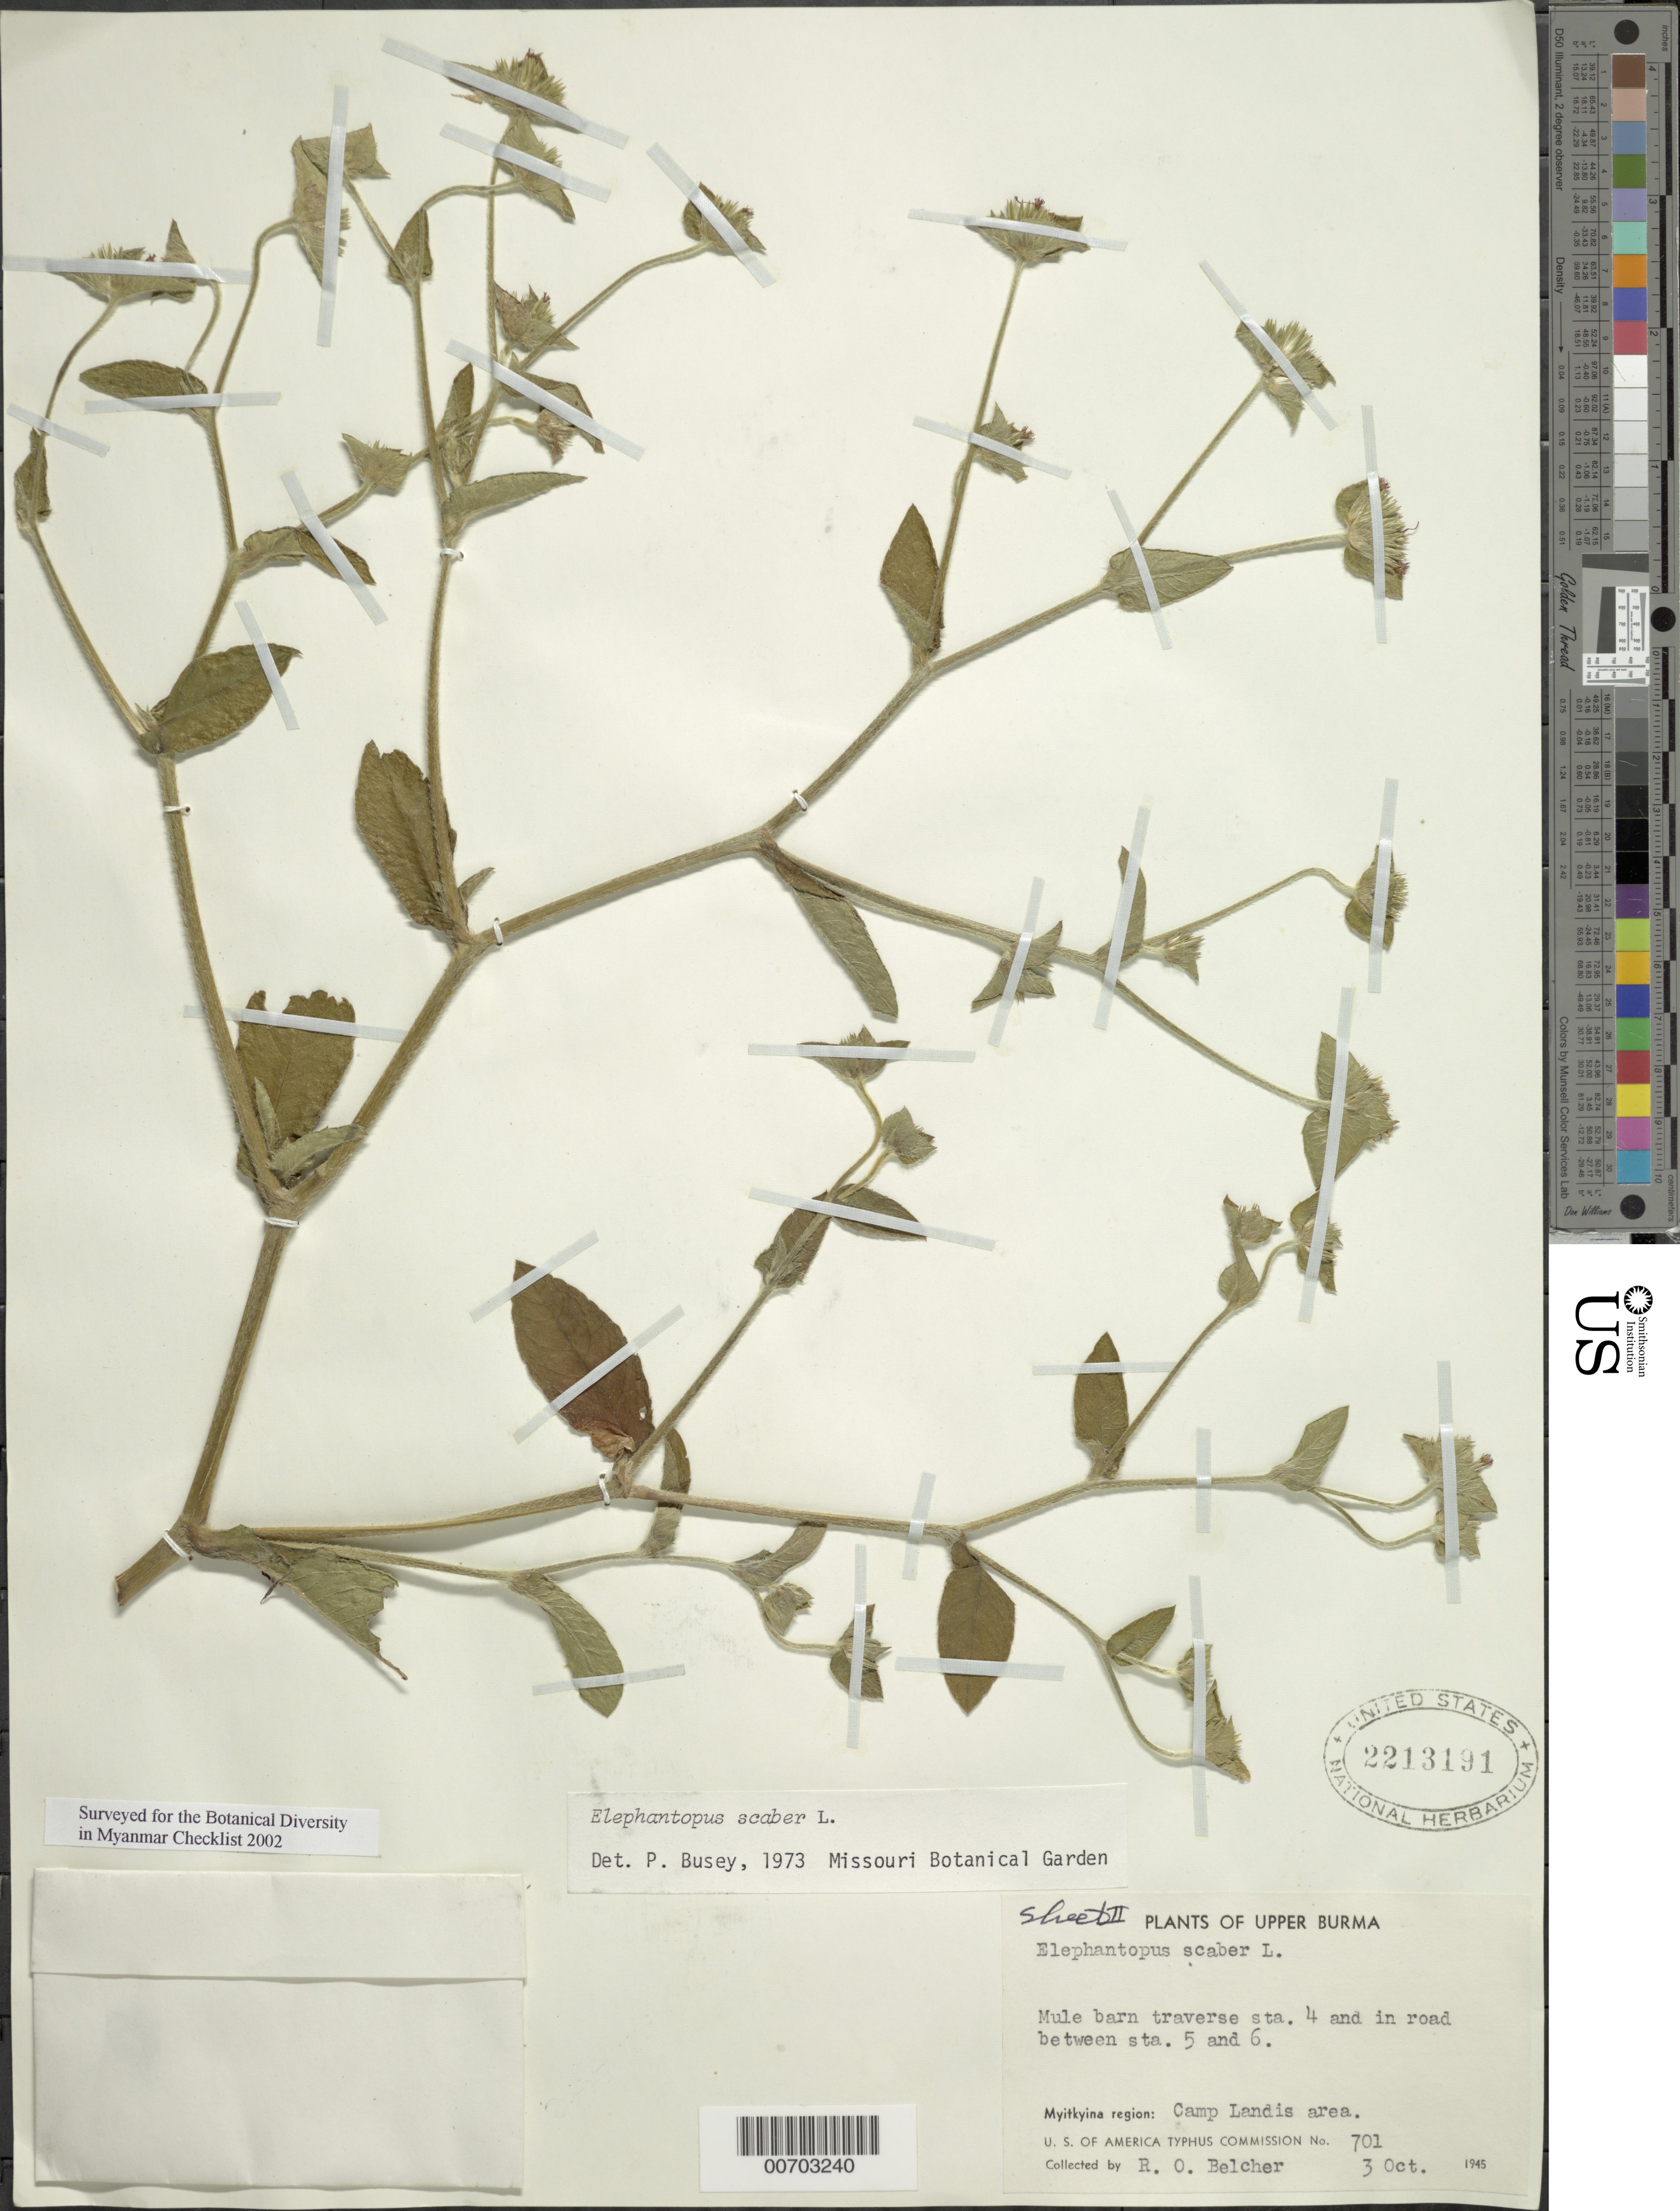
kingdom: Plantae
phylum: Tracheophyta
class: Magnoliopsida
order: Asterales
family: Asteraceae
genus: Elephantopus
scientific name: Elephantopus scaber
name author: L.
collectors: R. Belcher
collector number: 701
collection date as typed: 03 Oct 1945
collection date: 1945-10-03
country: Myanmar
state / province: Kachin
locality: Myitkyina, Camp Landis area, Sta. 5-6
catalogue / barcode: US 2213191